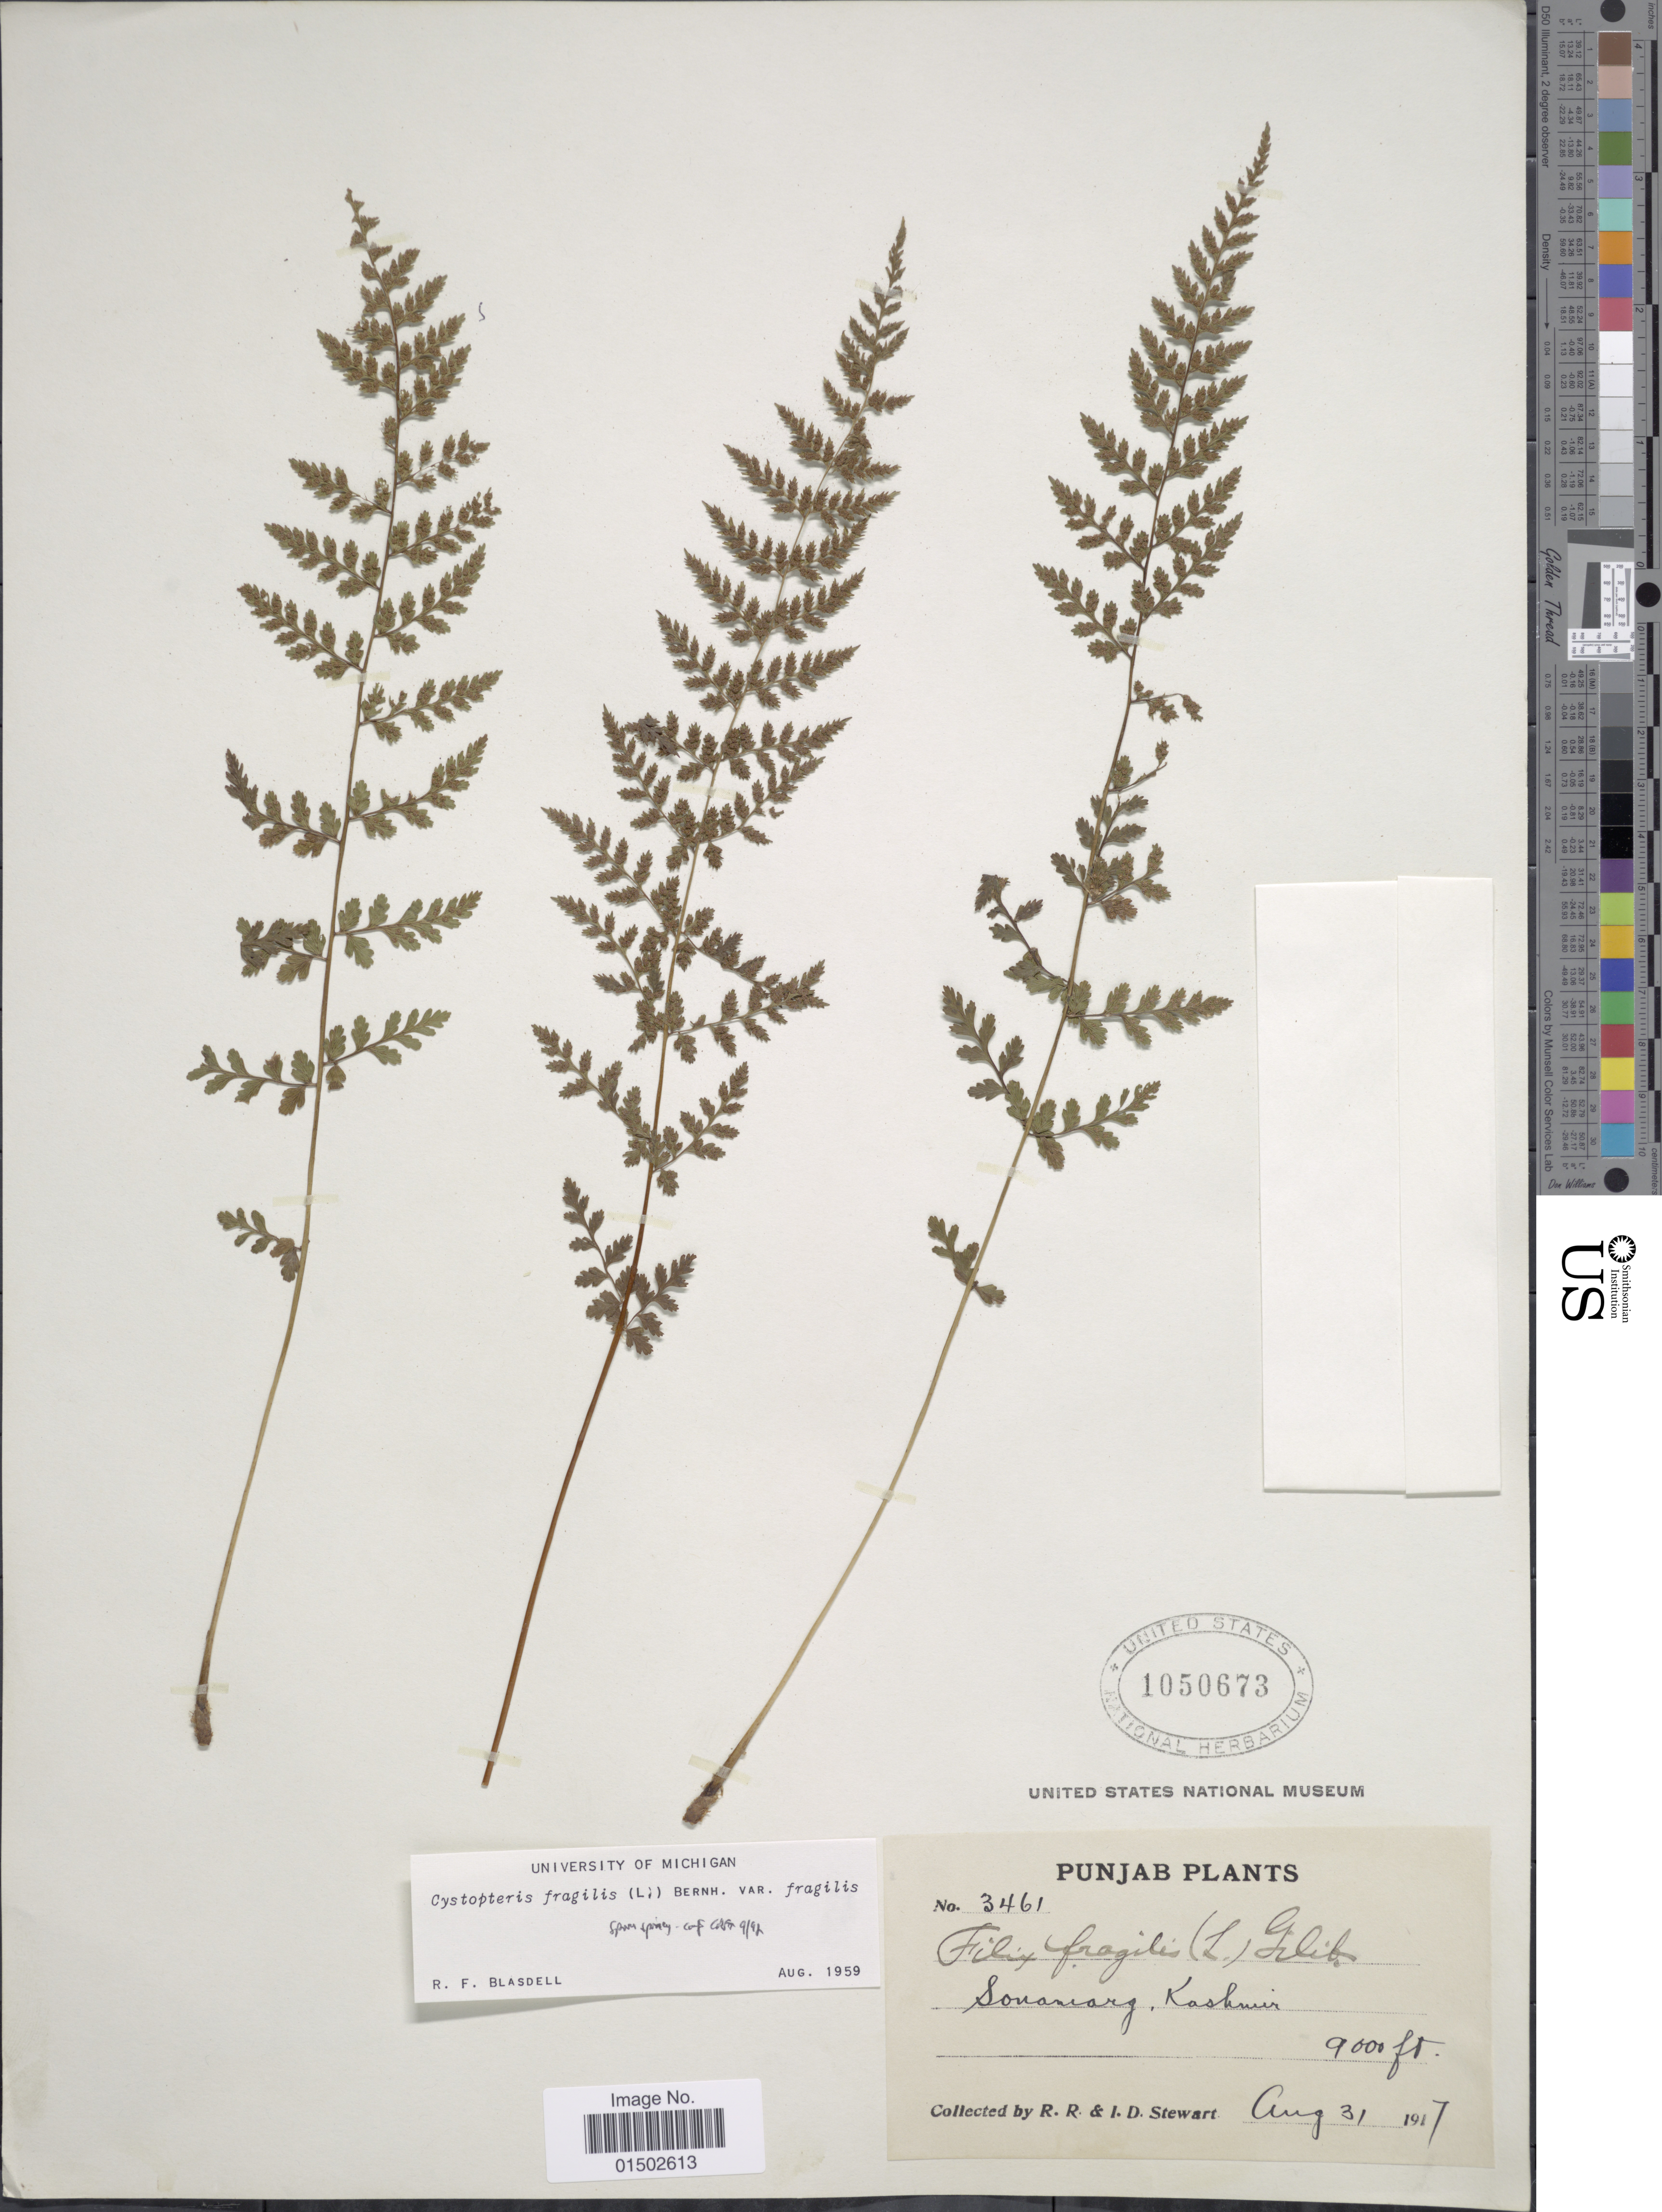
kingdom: Plantae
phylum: Tracheophyta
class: Polypodiopsida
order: Polypodiales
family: Cystopteridaceae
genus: Cystopteris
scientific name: Cystopteris fragilis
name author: (L.) Bernh.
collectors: R. R. Stewart & I. Stewart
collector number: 3461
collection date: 1917-08-31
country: India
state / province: Punjab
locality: Sonamiarg, Kashmir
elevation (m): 2743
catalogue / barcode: US 1050673